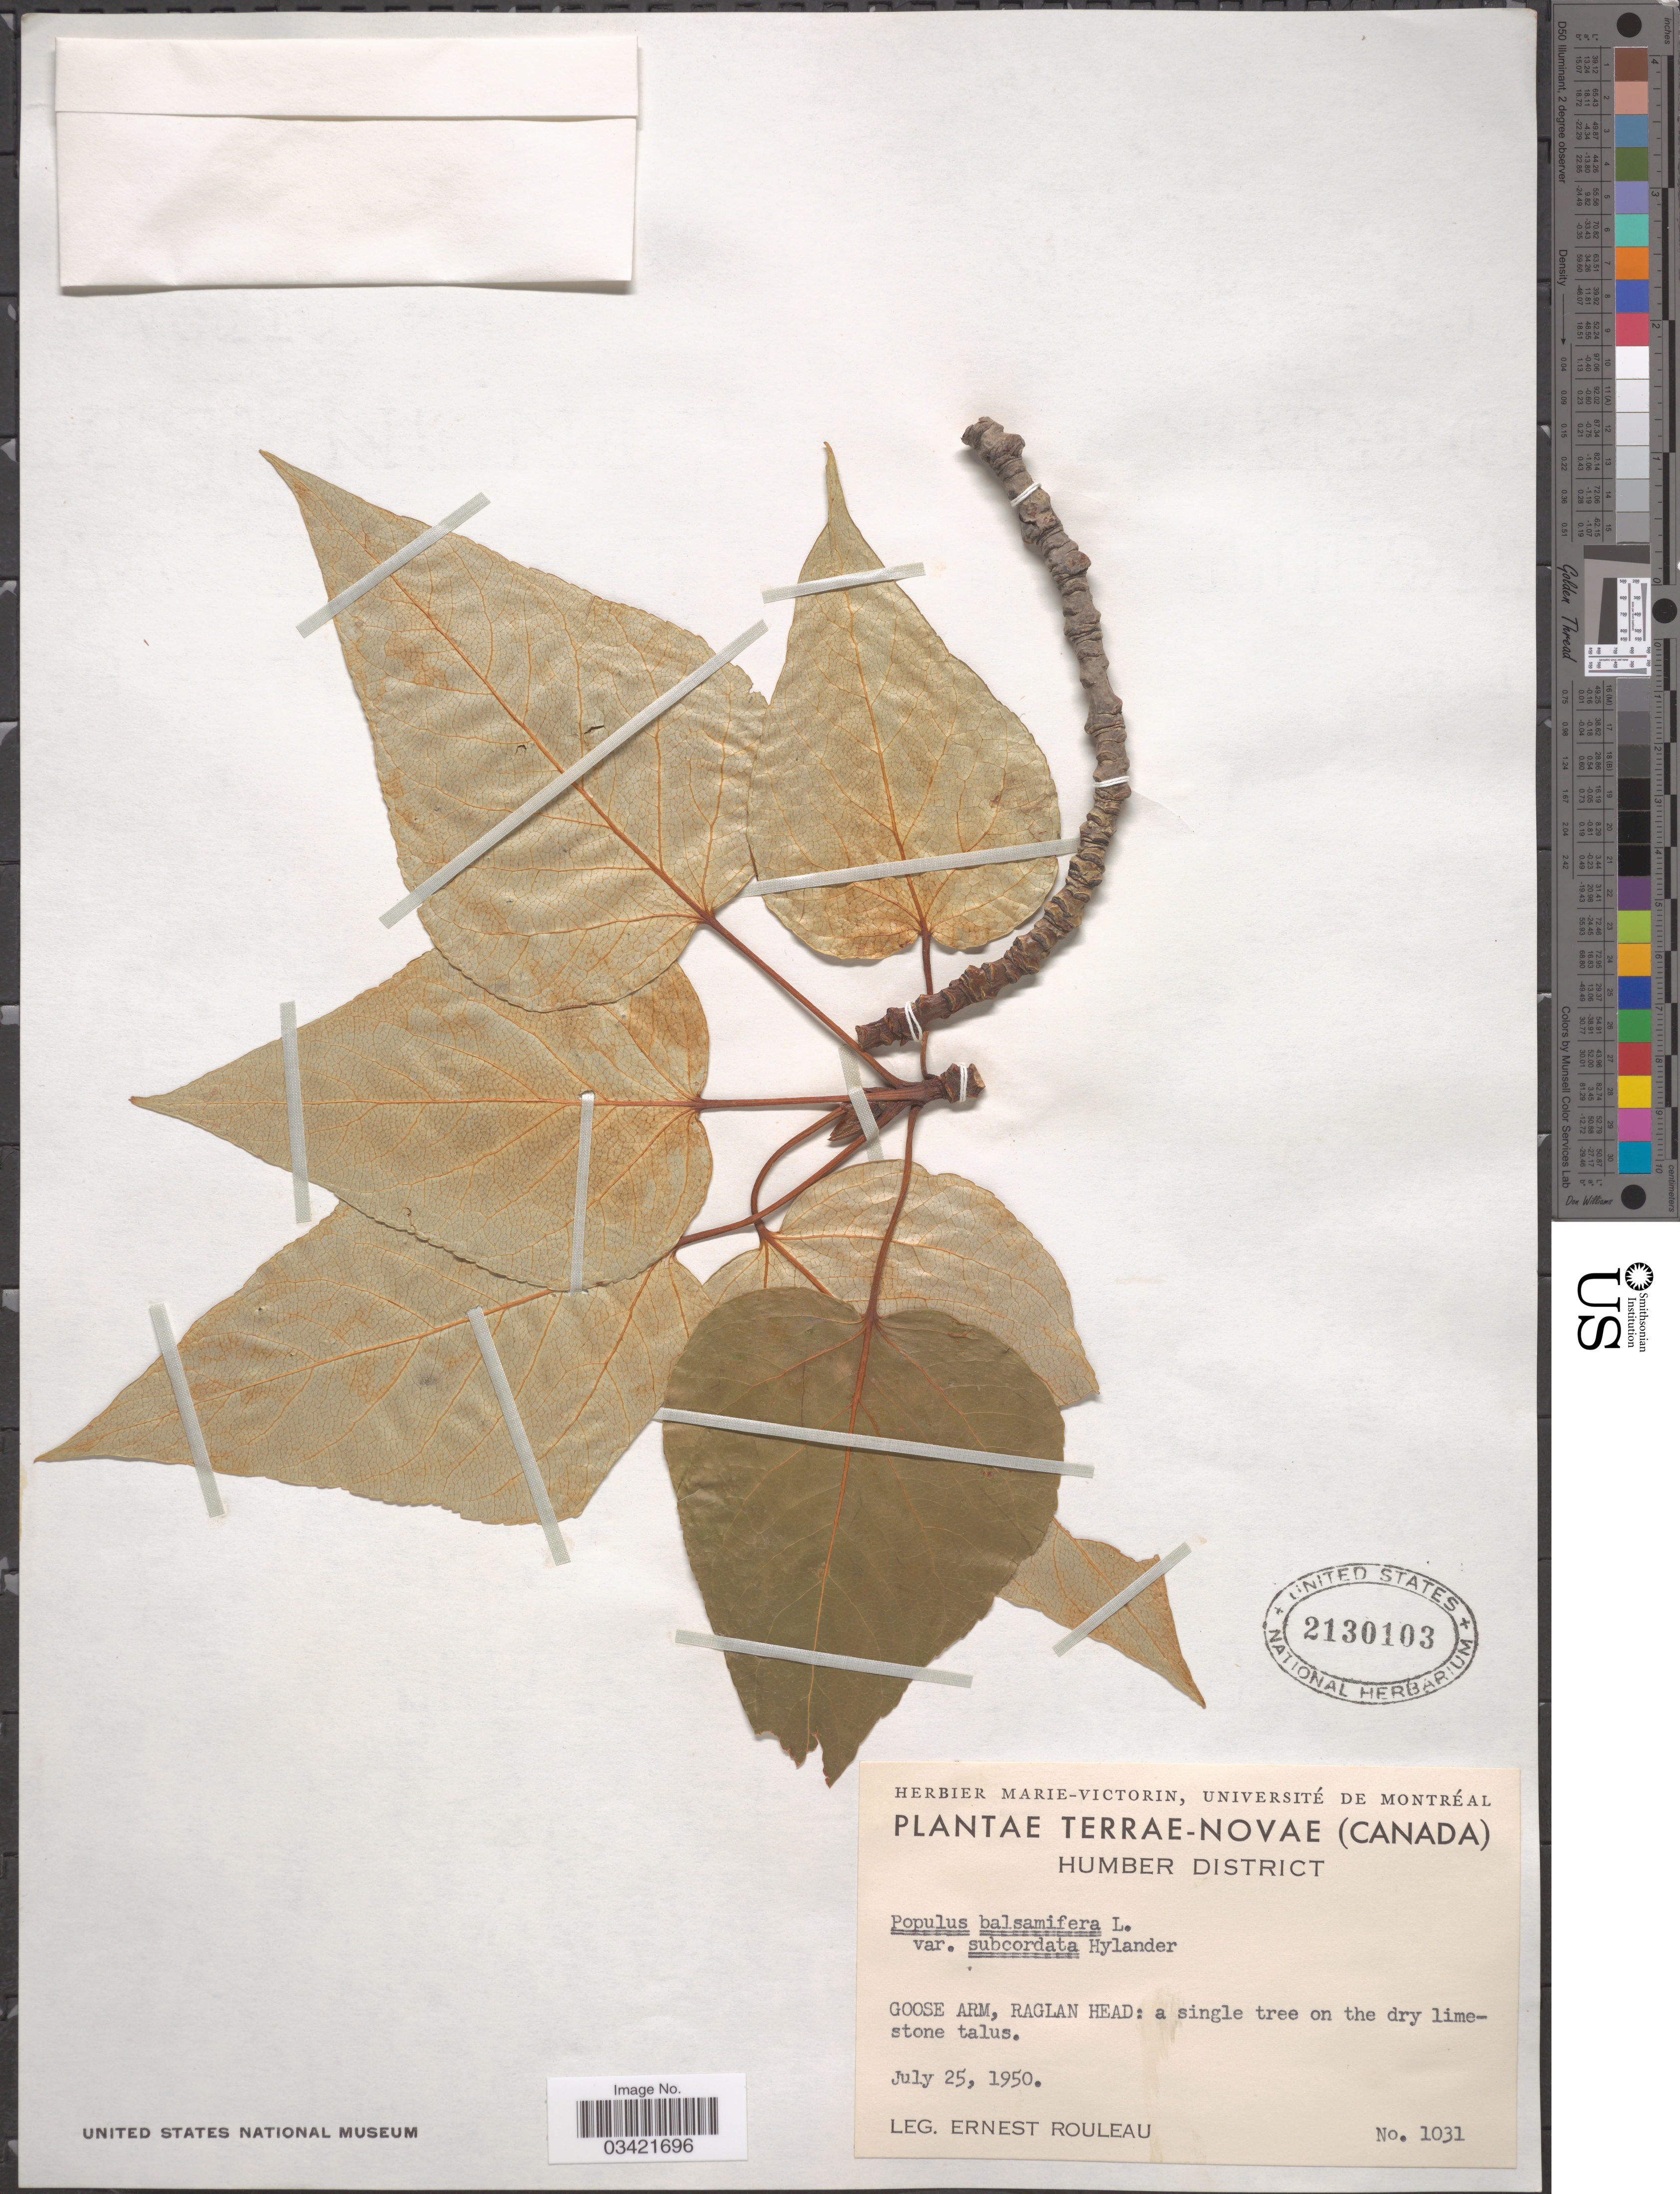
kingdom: Plantae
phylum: Tracheophyta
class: Magnoliopsida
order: Malpighiales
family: Salicaceae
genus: Populus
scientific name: Populus balsamifera var. subcordata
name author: Hyl.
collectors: E. Rouleau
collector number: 1031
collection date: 1950-07-25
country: Canada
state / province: Newfoundland and Labrador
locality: Terrae-Novae. Humber District. Goose Arm. Raglan Head.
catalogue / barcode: US 2130103